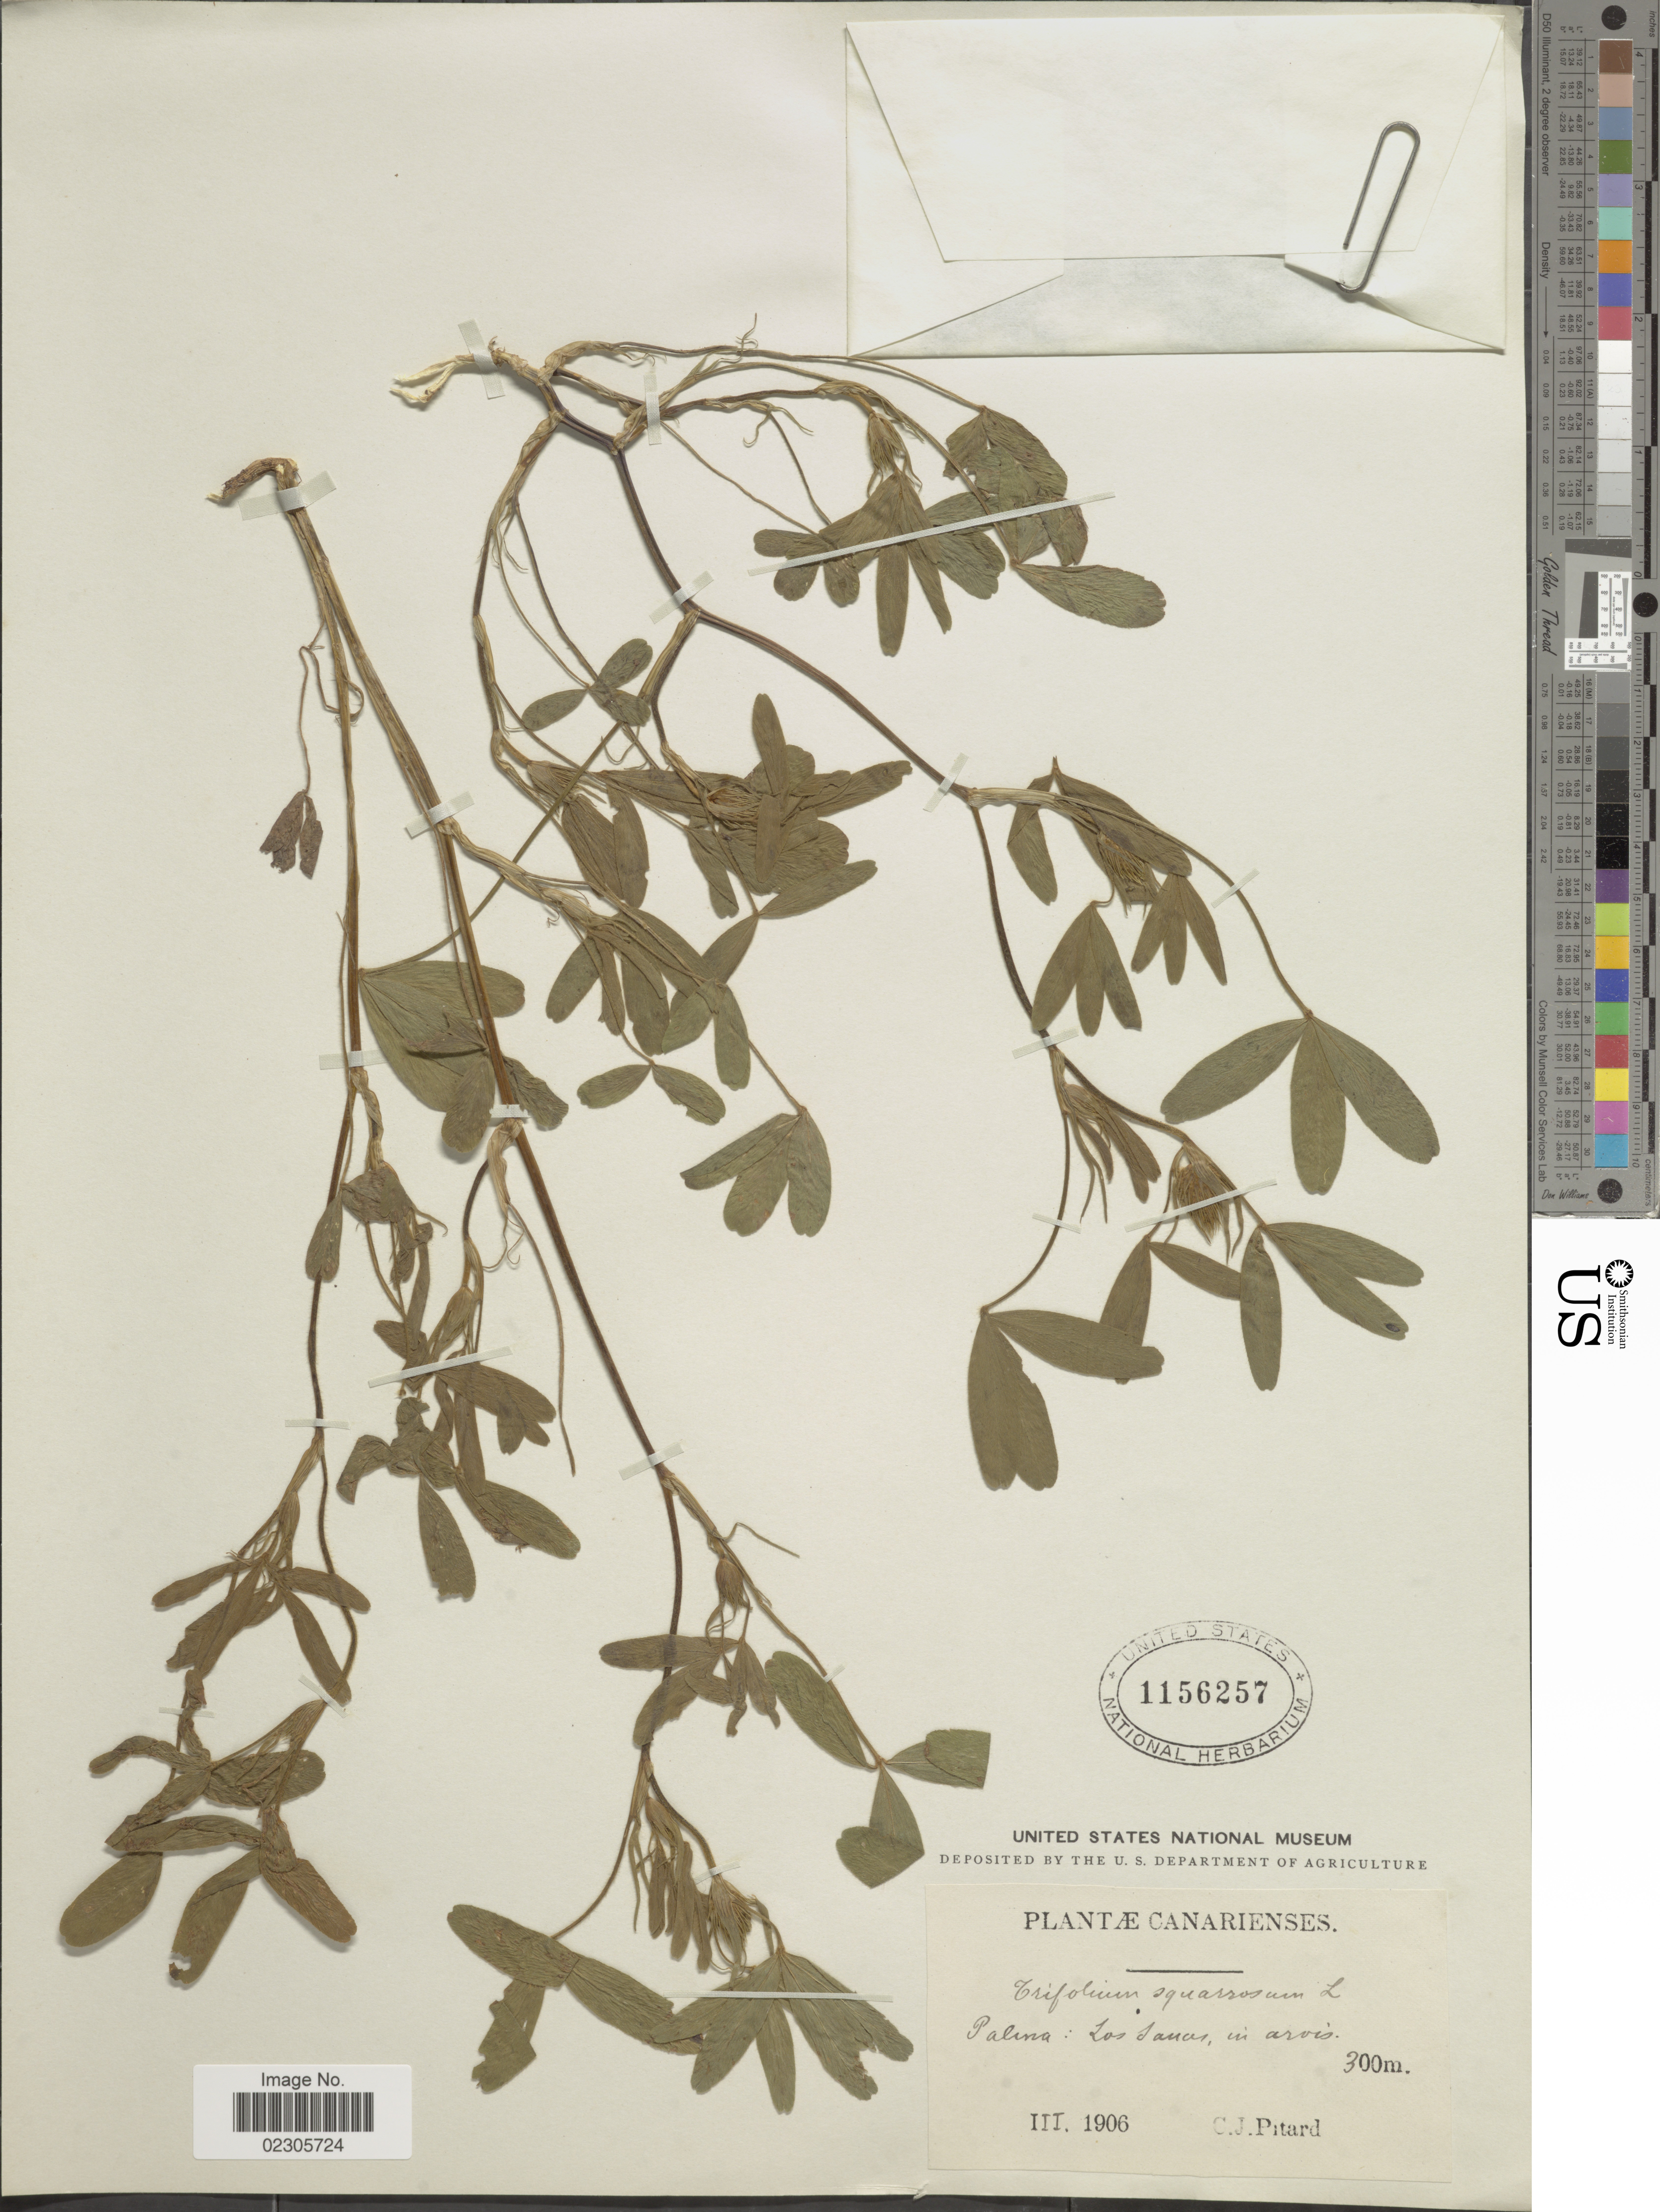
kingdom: Plantae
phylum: Tracheophyta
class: Magnoliopsida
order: Fabales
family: Fabaceae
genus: Trifolium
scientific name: Trifolium squarrosum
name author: L.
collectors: C. Pitard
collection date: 1906-03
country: Spain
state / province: Canarias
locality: Canarienses, Palma: Los Janos, in arvis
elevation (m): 300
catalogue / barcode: US 1156257